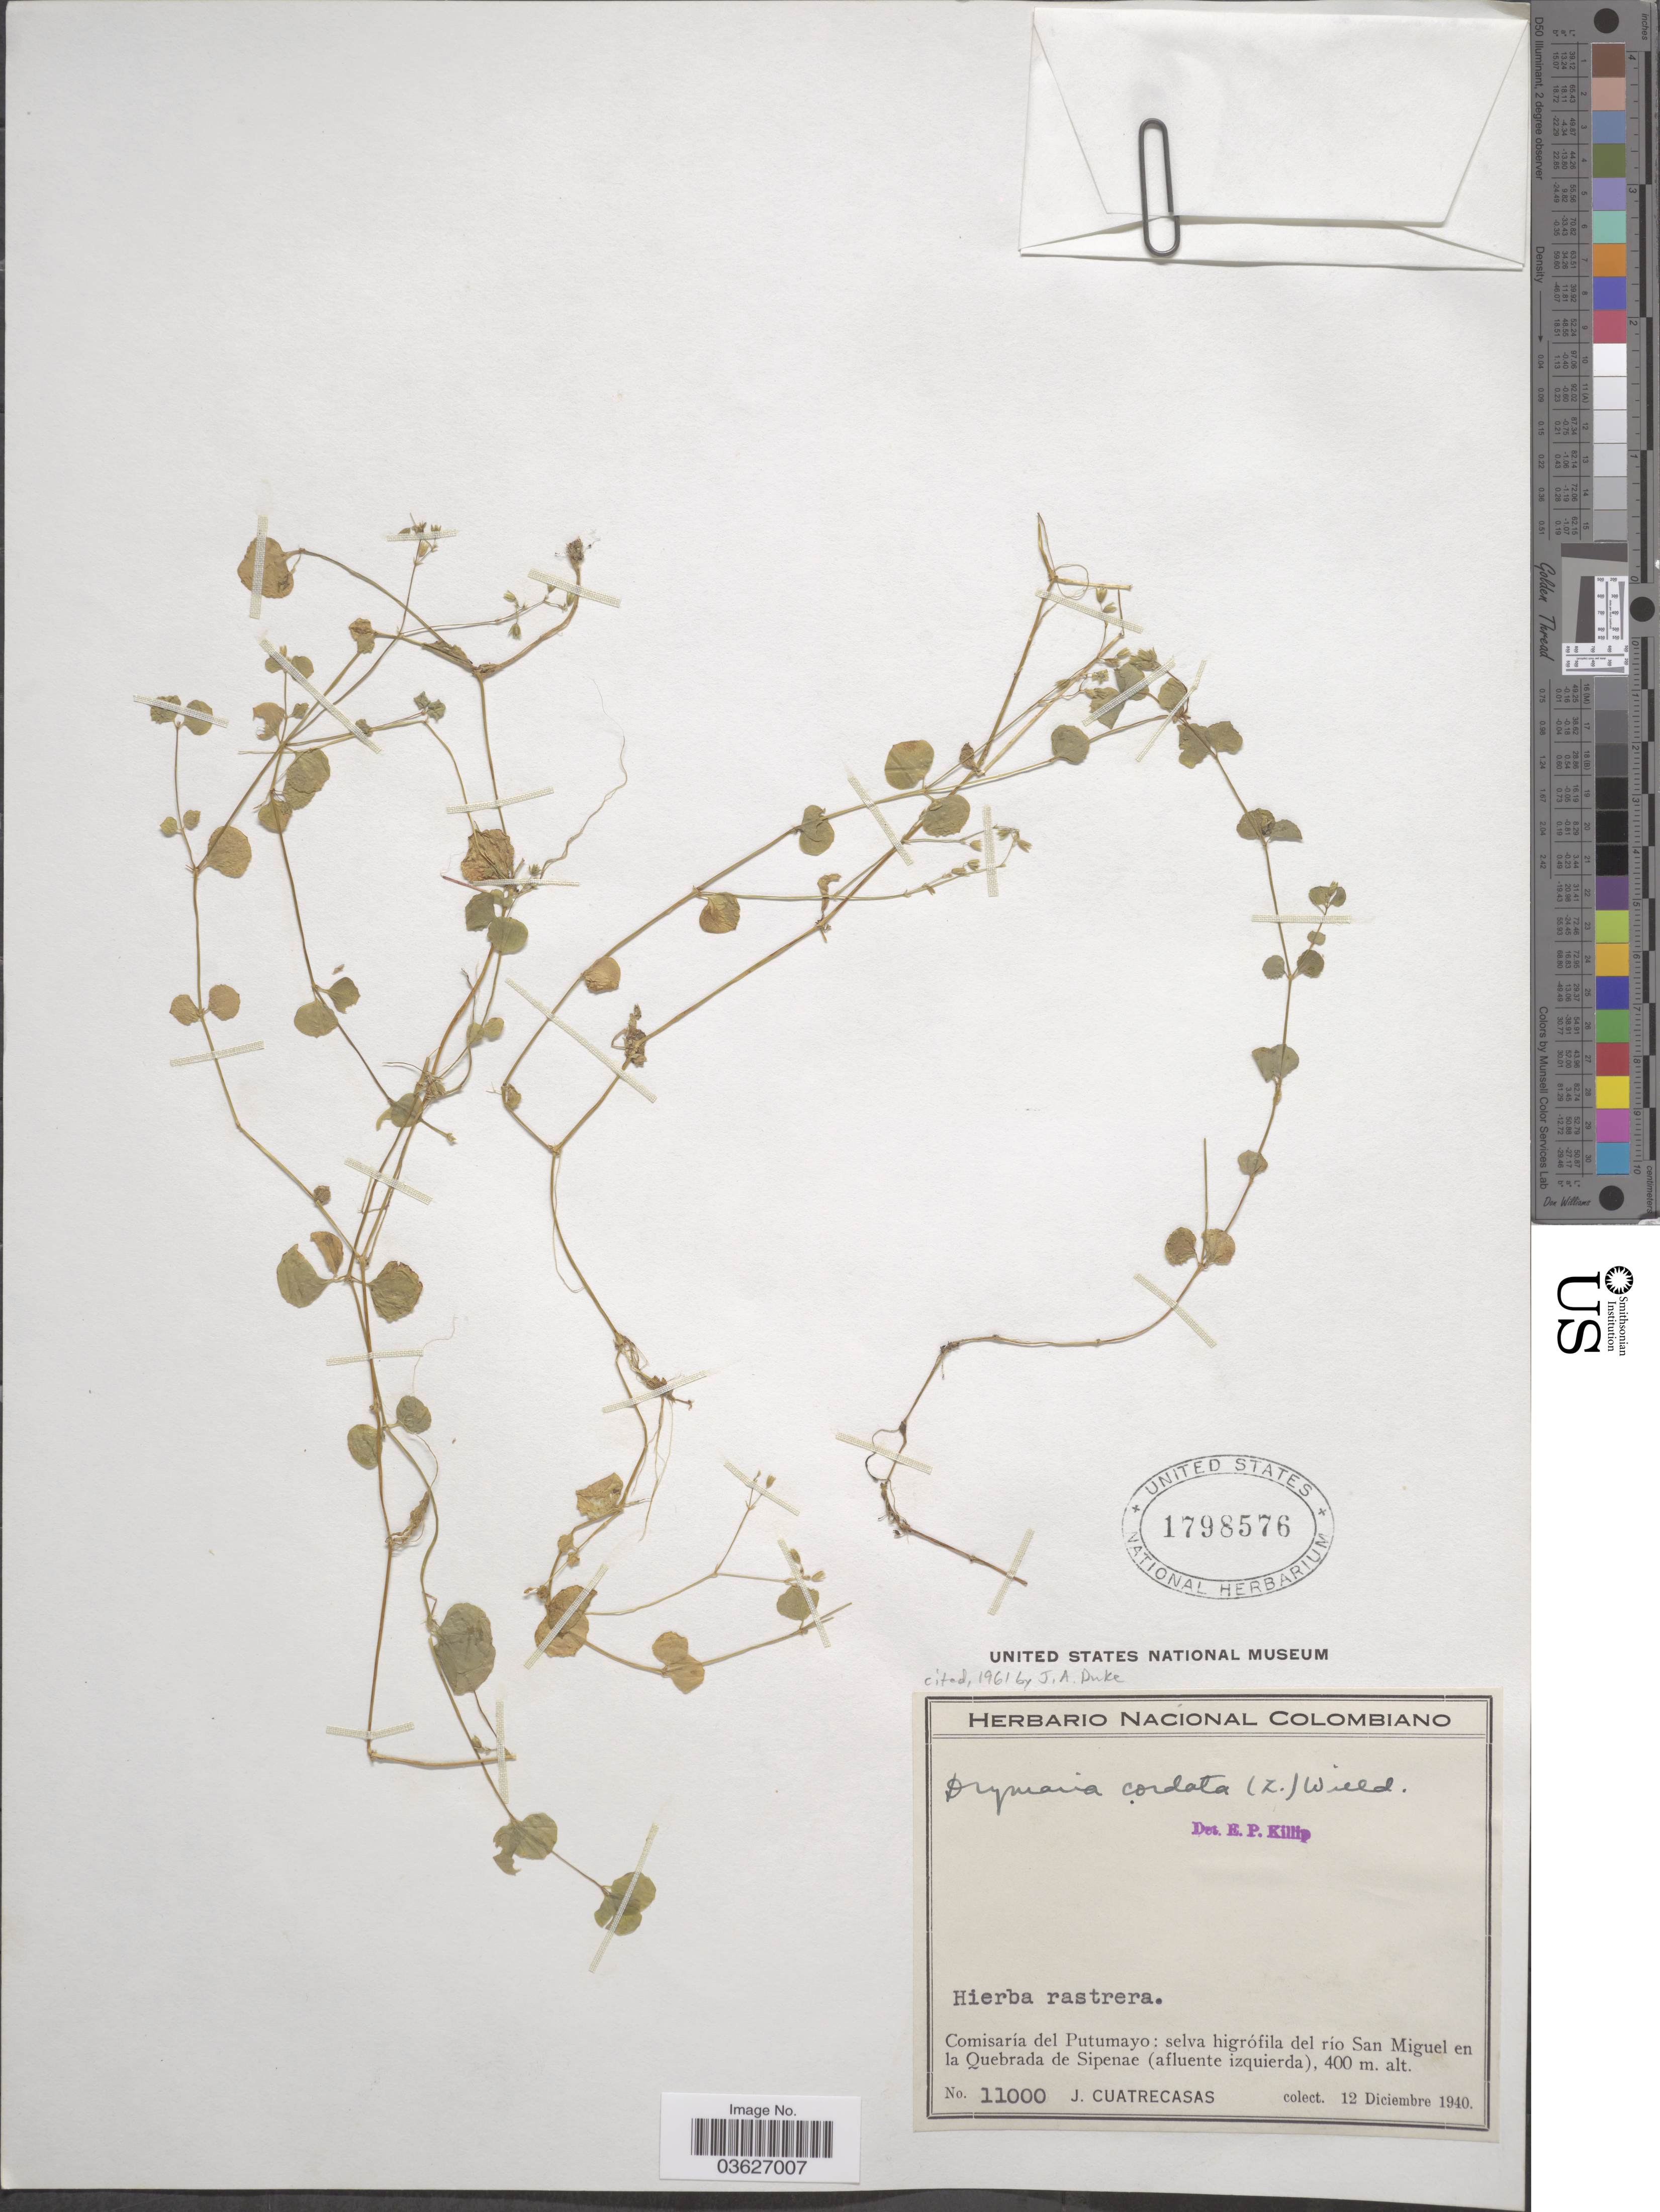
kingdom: Plantae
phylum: Tracheophyta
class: Magnoliopsida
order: Caryophyllales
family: Caryophyllaceae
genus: Drymaria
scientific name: Drymaria cordata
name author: (L.) Willd. ex Schult.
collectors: J. Cuatrecasas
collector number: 11000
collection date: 1940-12-12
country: Colombia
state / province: Putumayo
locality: Comisaría del Putumayo: selva higrófila del río San Miguel en la Quebrada de Sipenae (afluente izquierda).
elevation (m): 400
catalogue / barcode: US 1798576